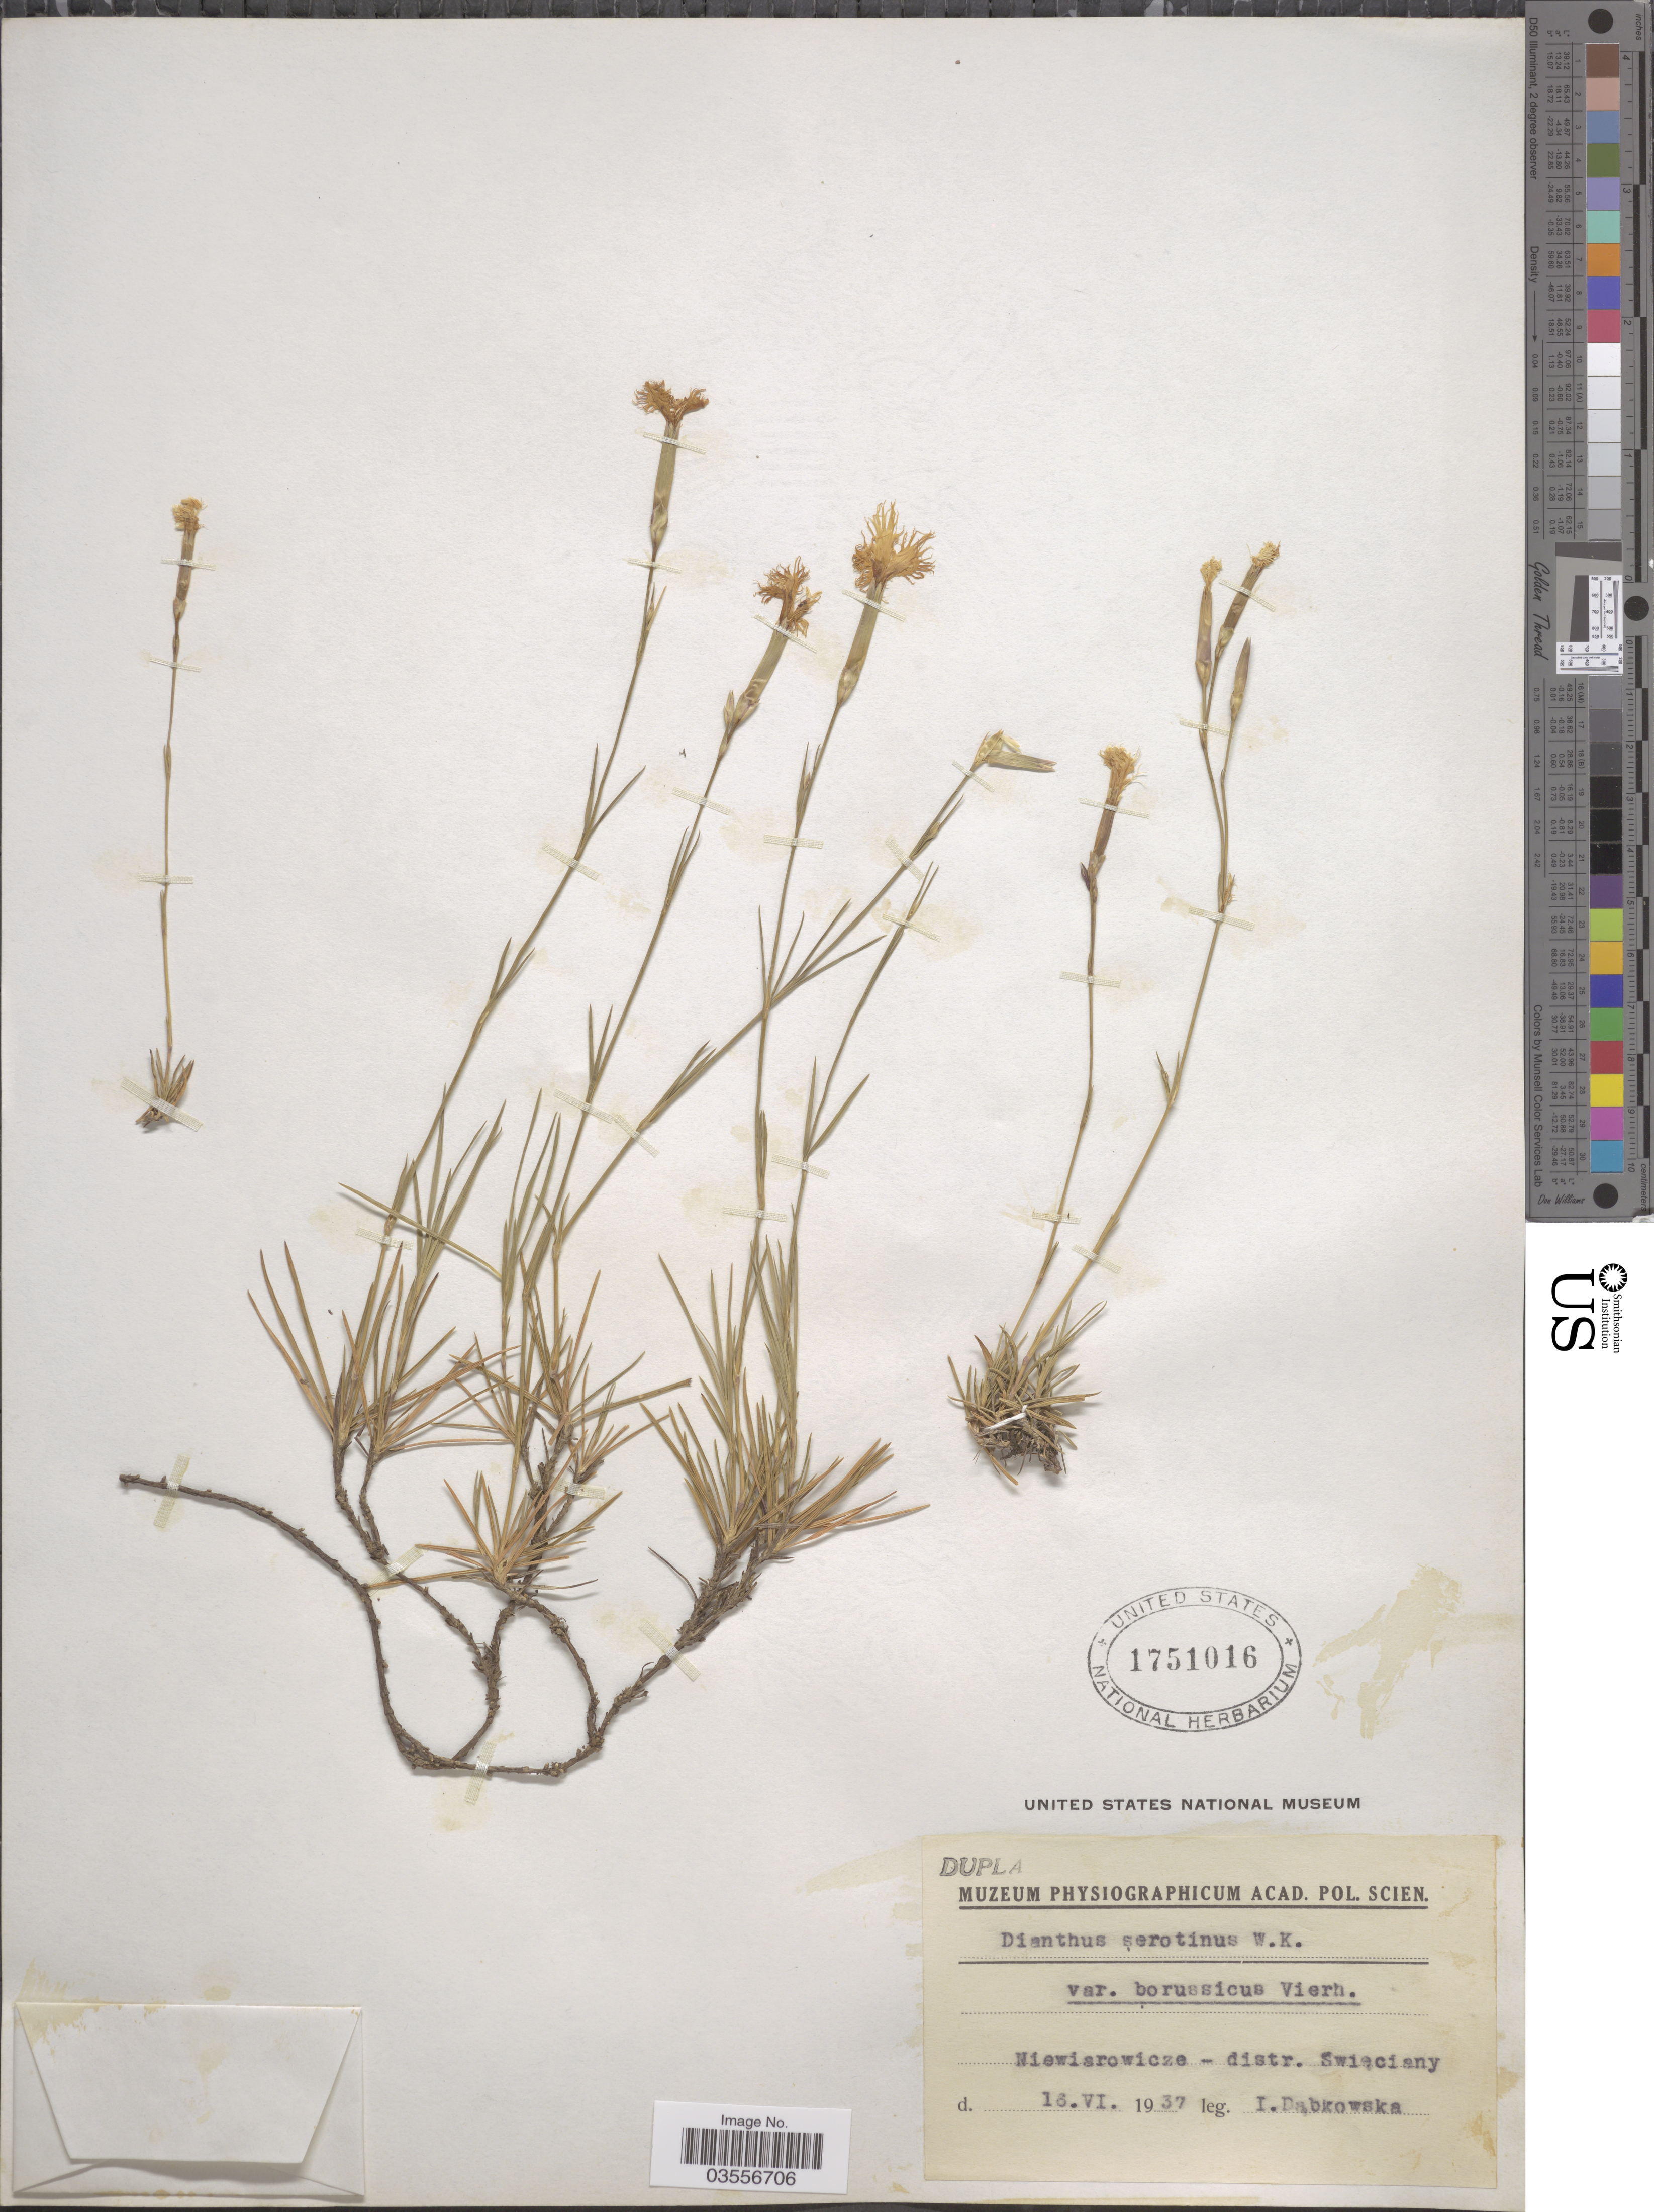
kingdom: Plantae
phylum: Tracheophyta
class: Magnoliopsida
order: Caryophyllales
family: Caryophyllaceae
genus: Dianthus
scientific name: Dianthus serotinus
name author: Waldst. & Kit.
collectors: I. Dabkowska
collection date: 1937-06-16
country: Poland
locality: Niewisrowicze - distr. Swieciany.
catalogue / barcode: US 1751016